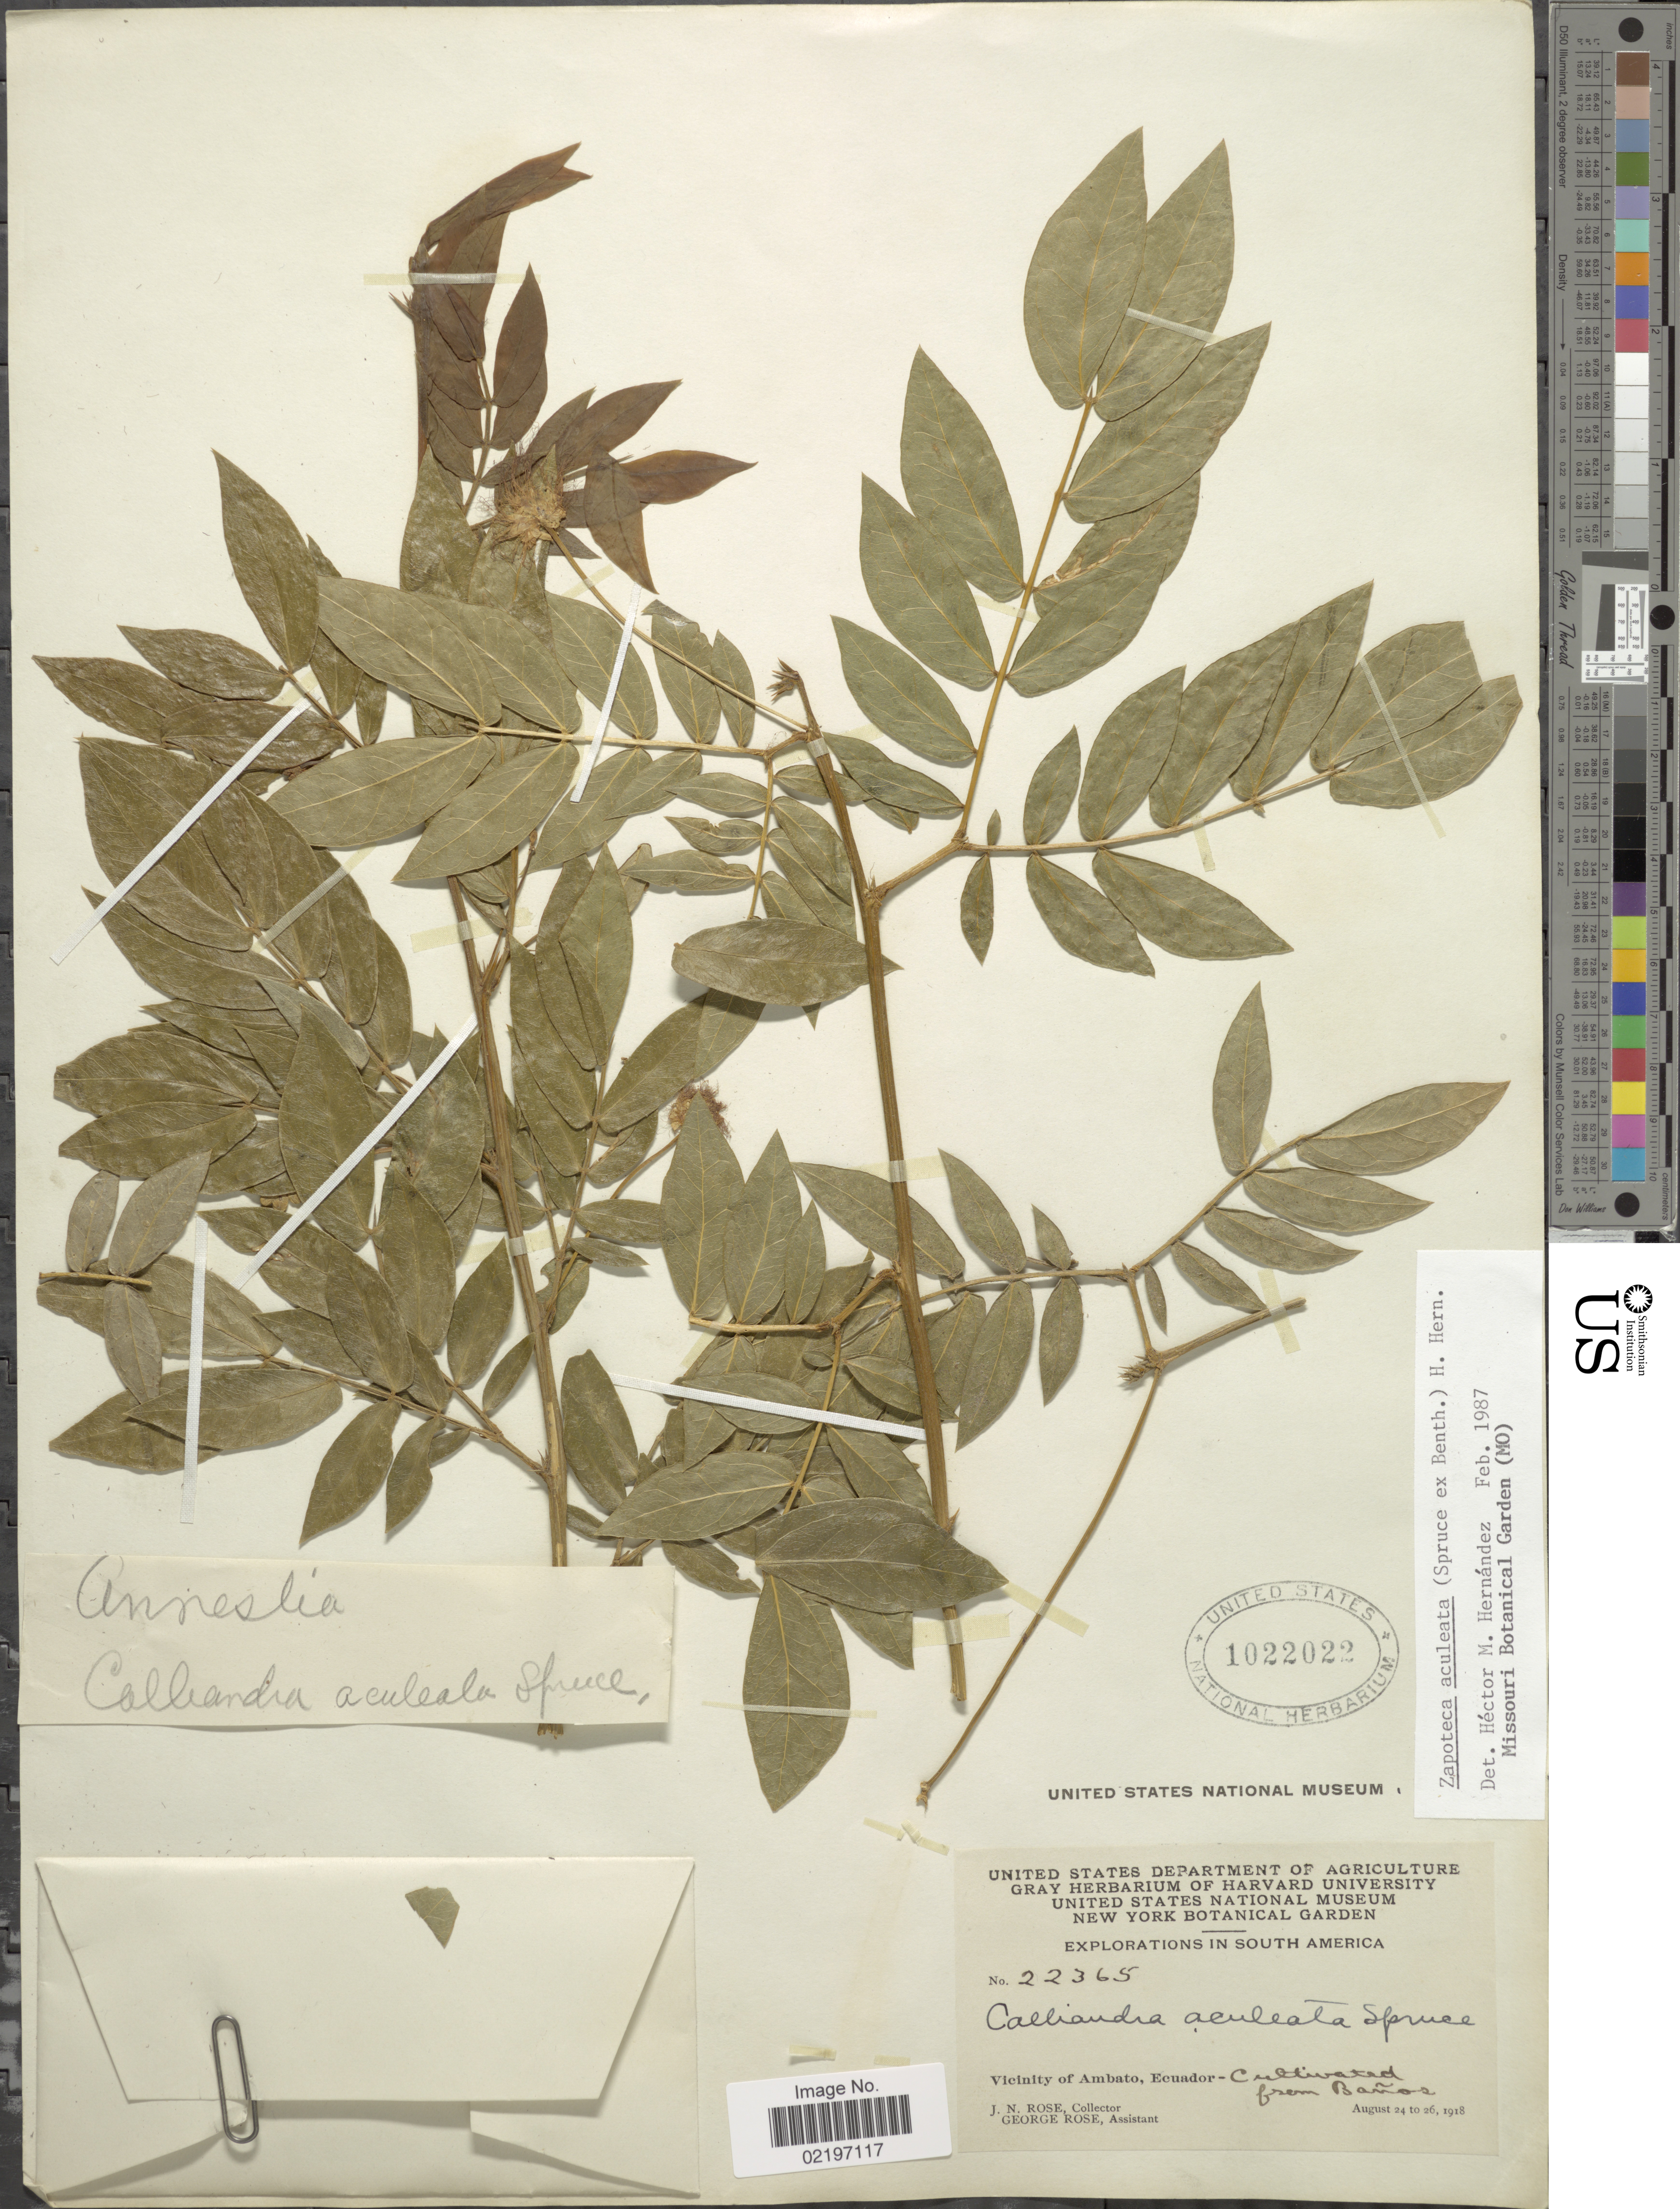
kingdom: Plantae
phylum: Tracheophyta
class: Magnoliopsida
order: Fabales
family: Fabaceae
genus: Zapoteca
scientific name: Zapoteca aculeata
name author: (Spruce ex Benth.) H.M. Hern.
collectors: J. N. Rose & G. Rose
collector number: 22365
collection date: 1918-08-24/1918-08-26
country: Ecuador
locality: Vicinity of Ambato, From Banos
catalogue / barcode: US 1022022